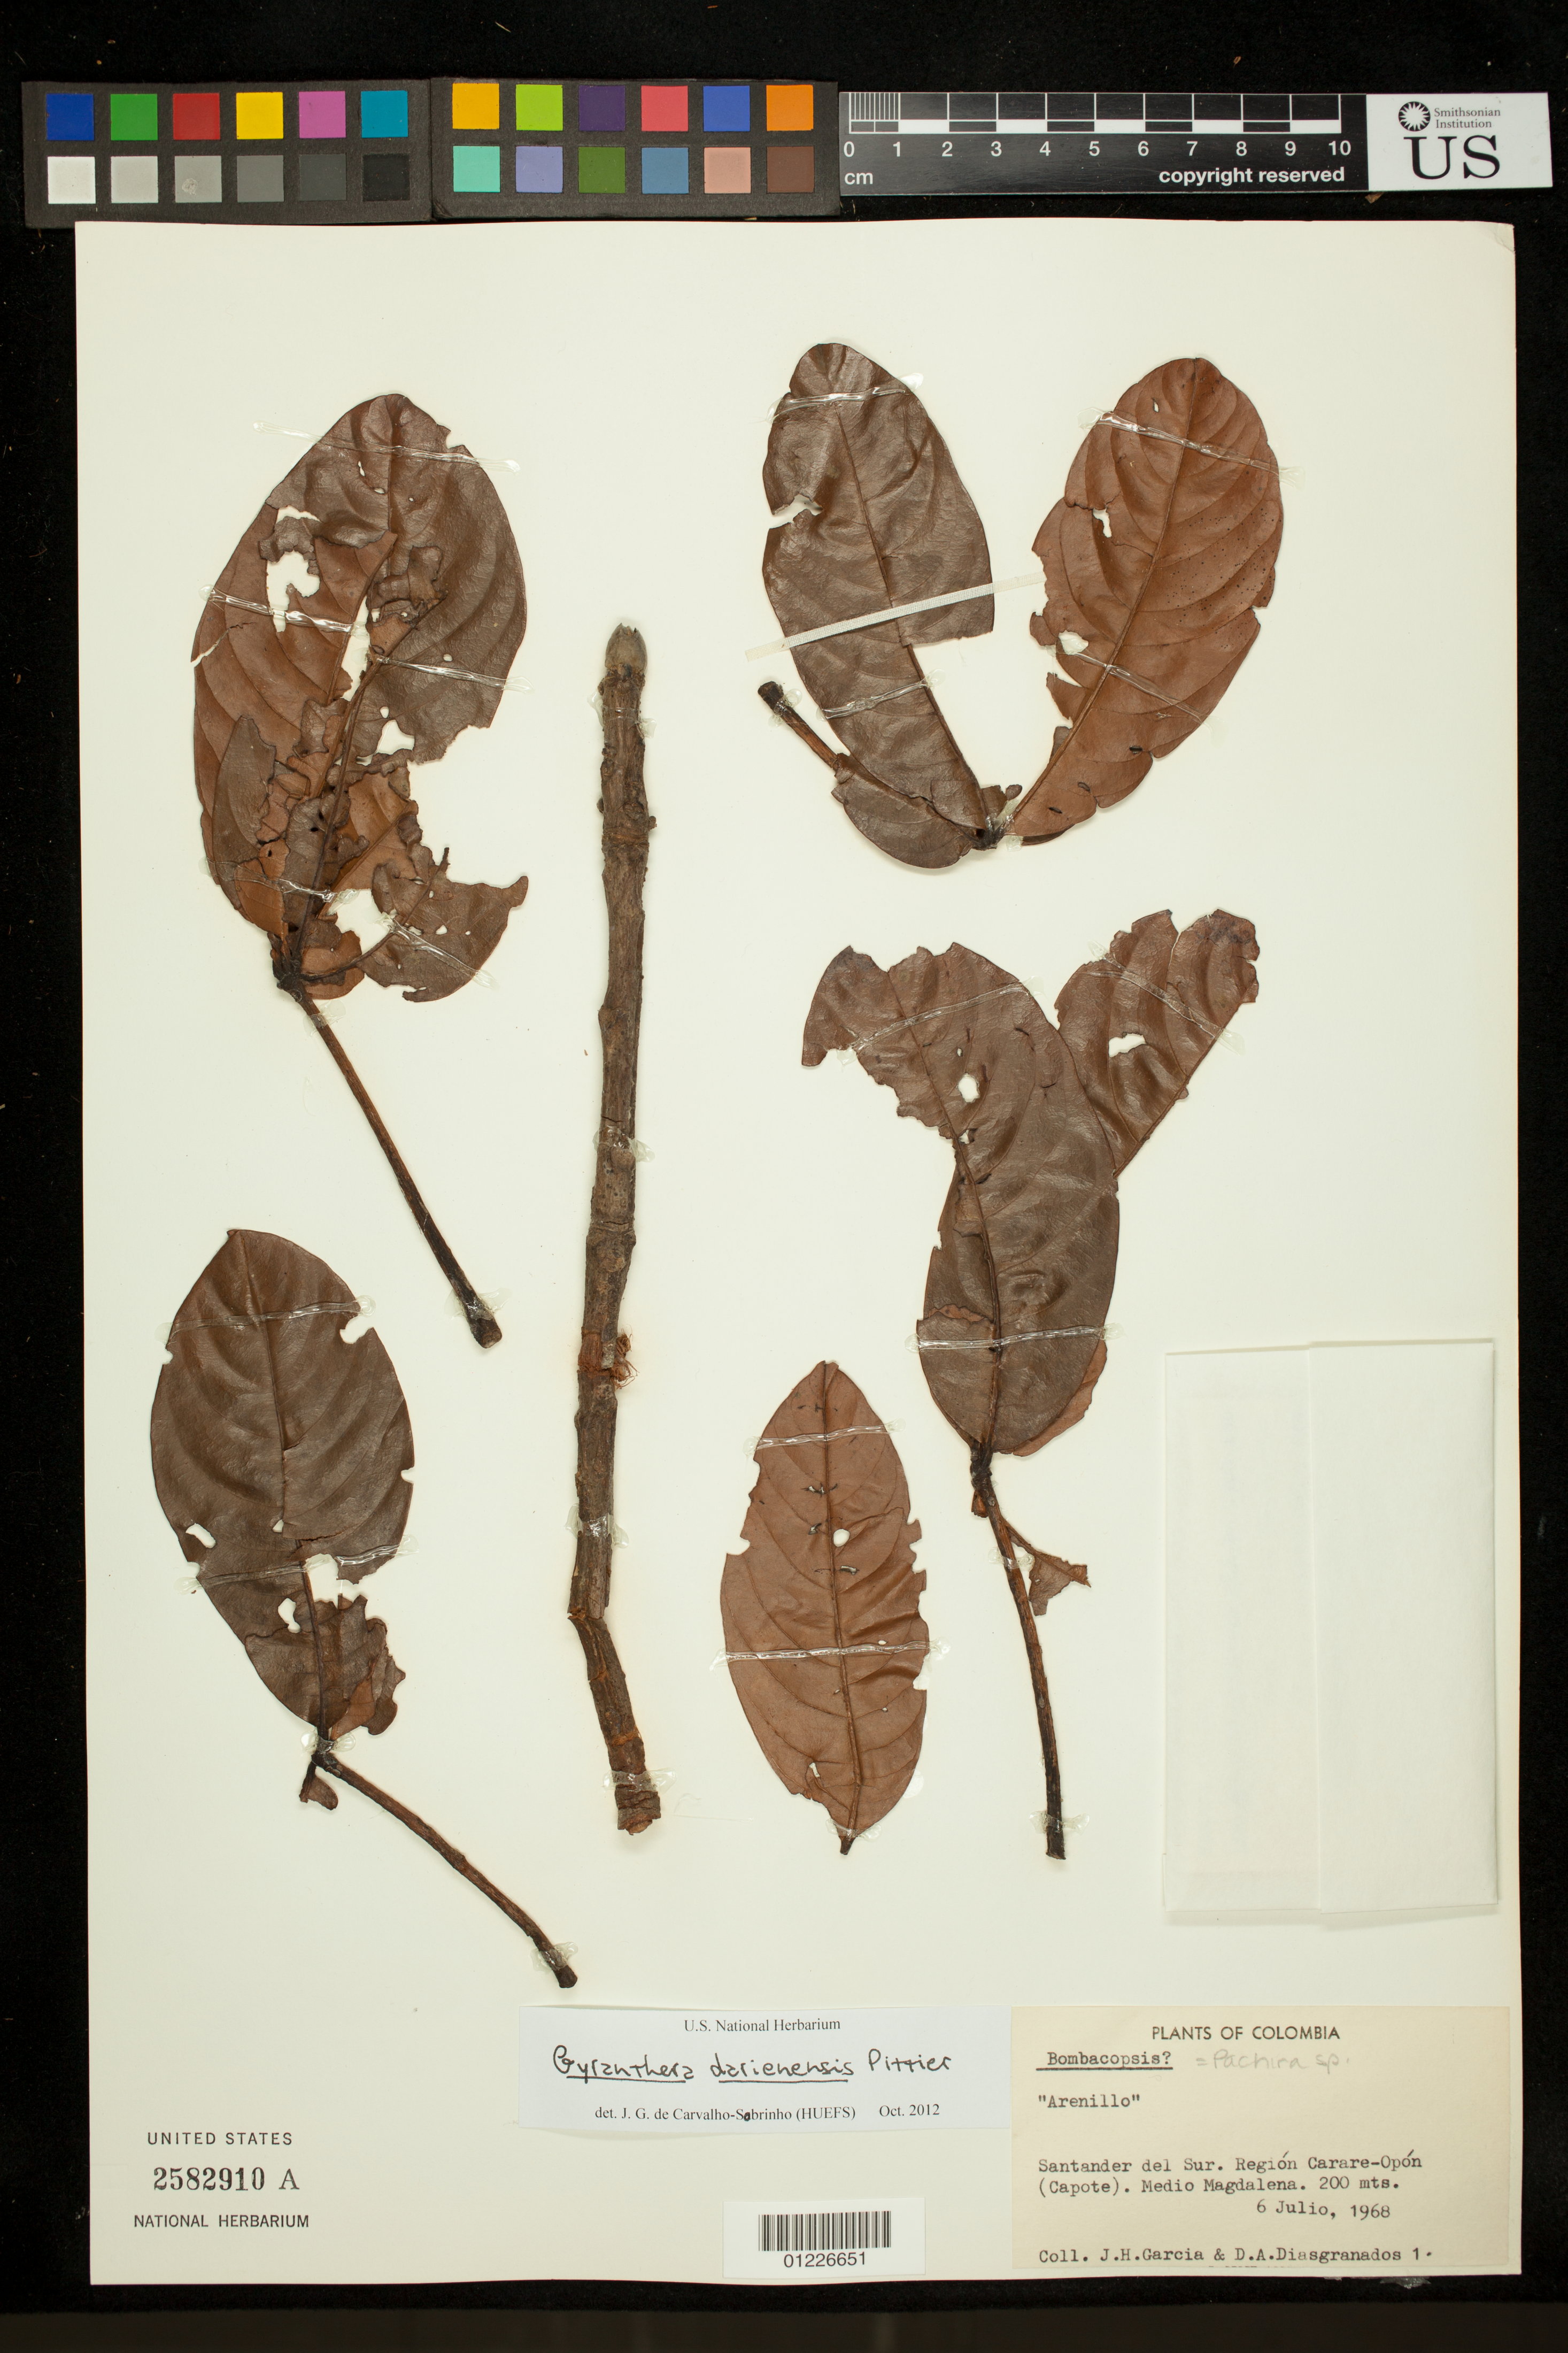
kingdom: Plantae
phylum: Tracheophyta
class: Magnoliopsida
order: Malvales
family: Malvaceae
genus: Gyranthera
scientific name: Gyranthera darienensis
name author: Pittier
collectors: J. H. García & D. A. Diasgranados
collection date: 1968-07-06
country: Colombia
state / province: Santander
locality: Santander del Sur. Region Carare-Opon (Capote). Medio Magdalena.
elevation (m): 200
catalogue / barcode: US 2582910A